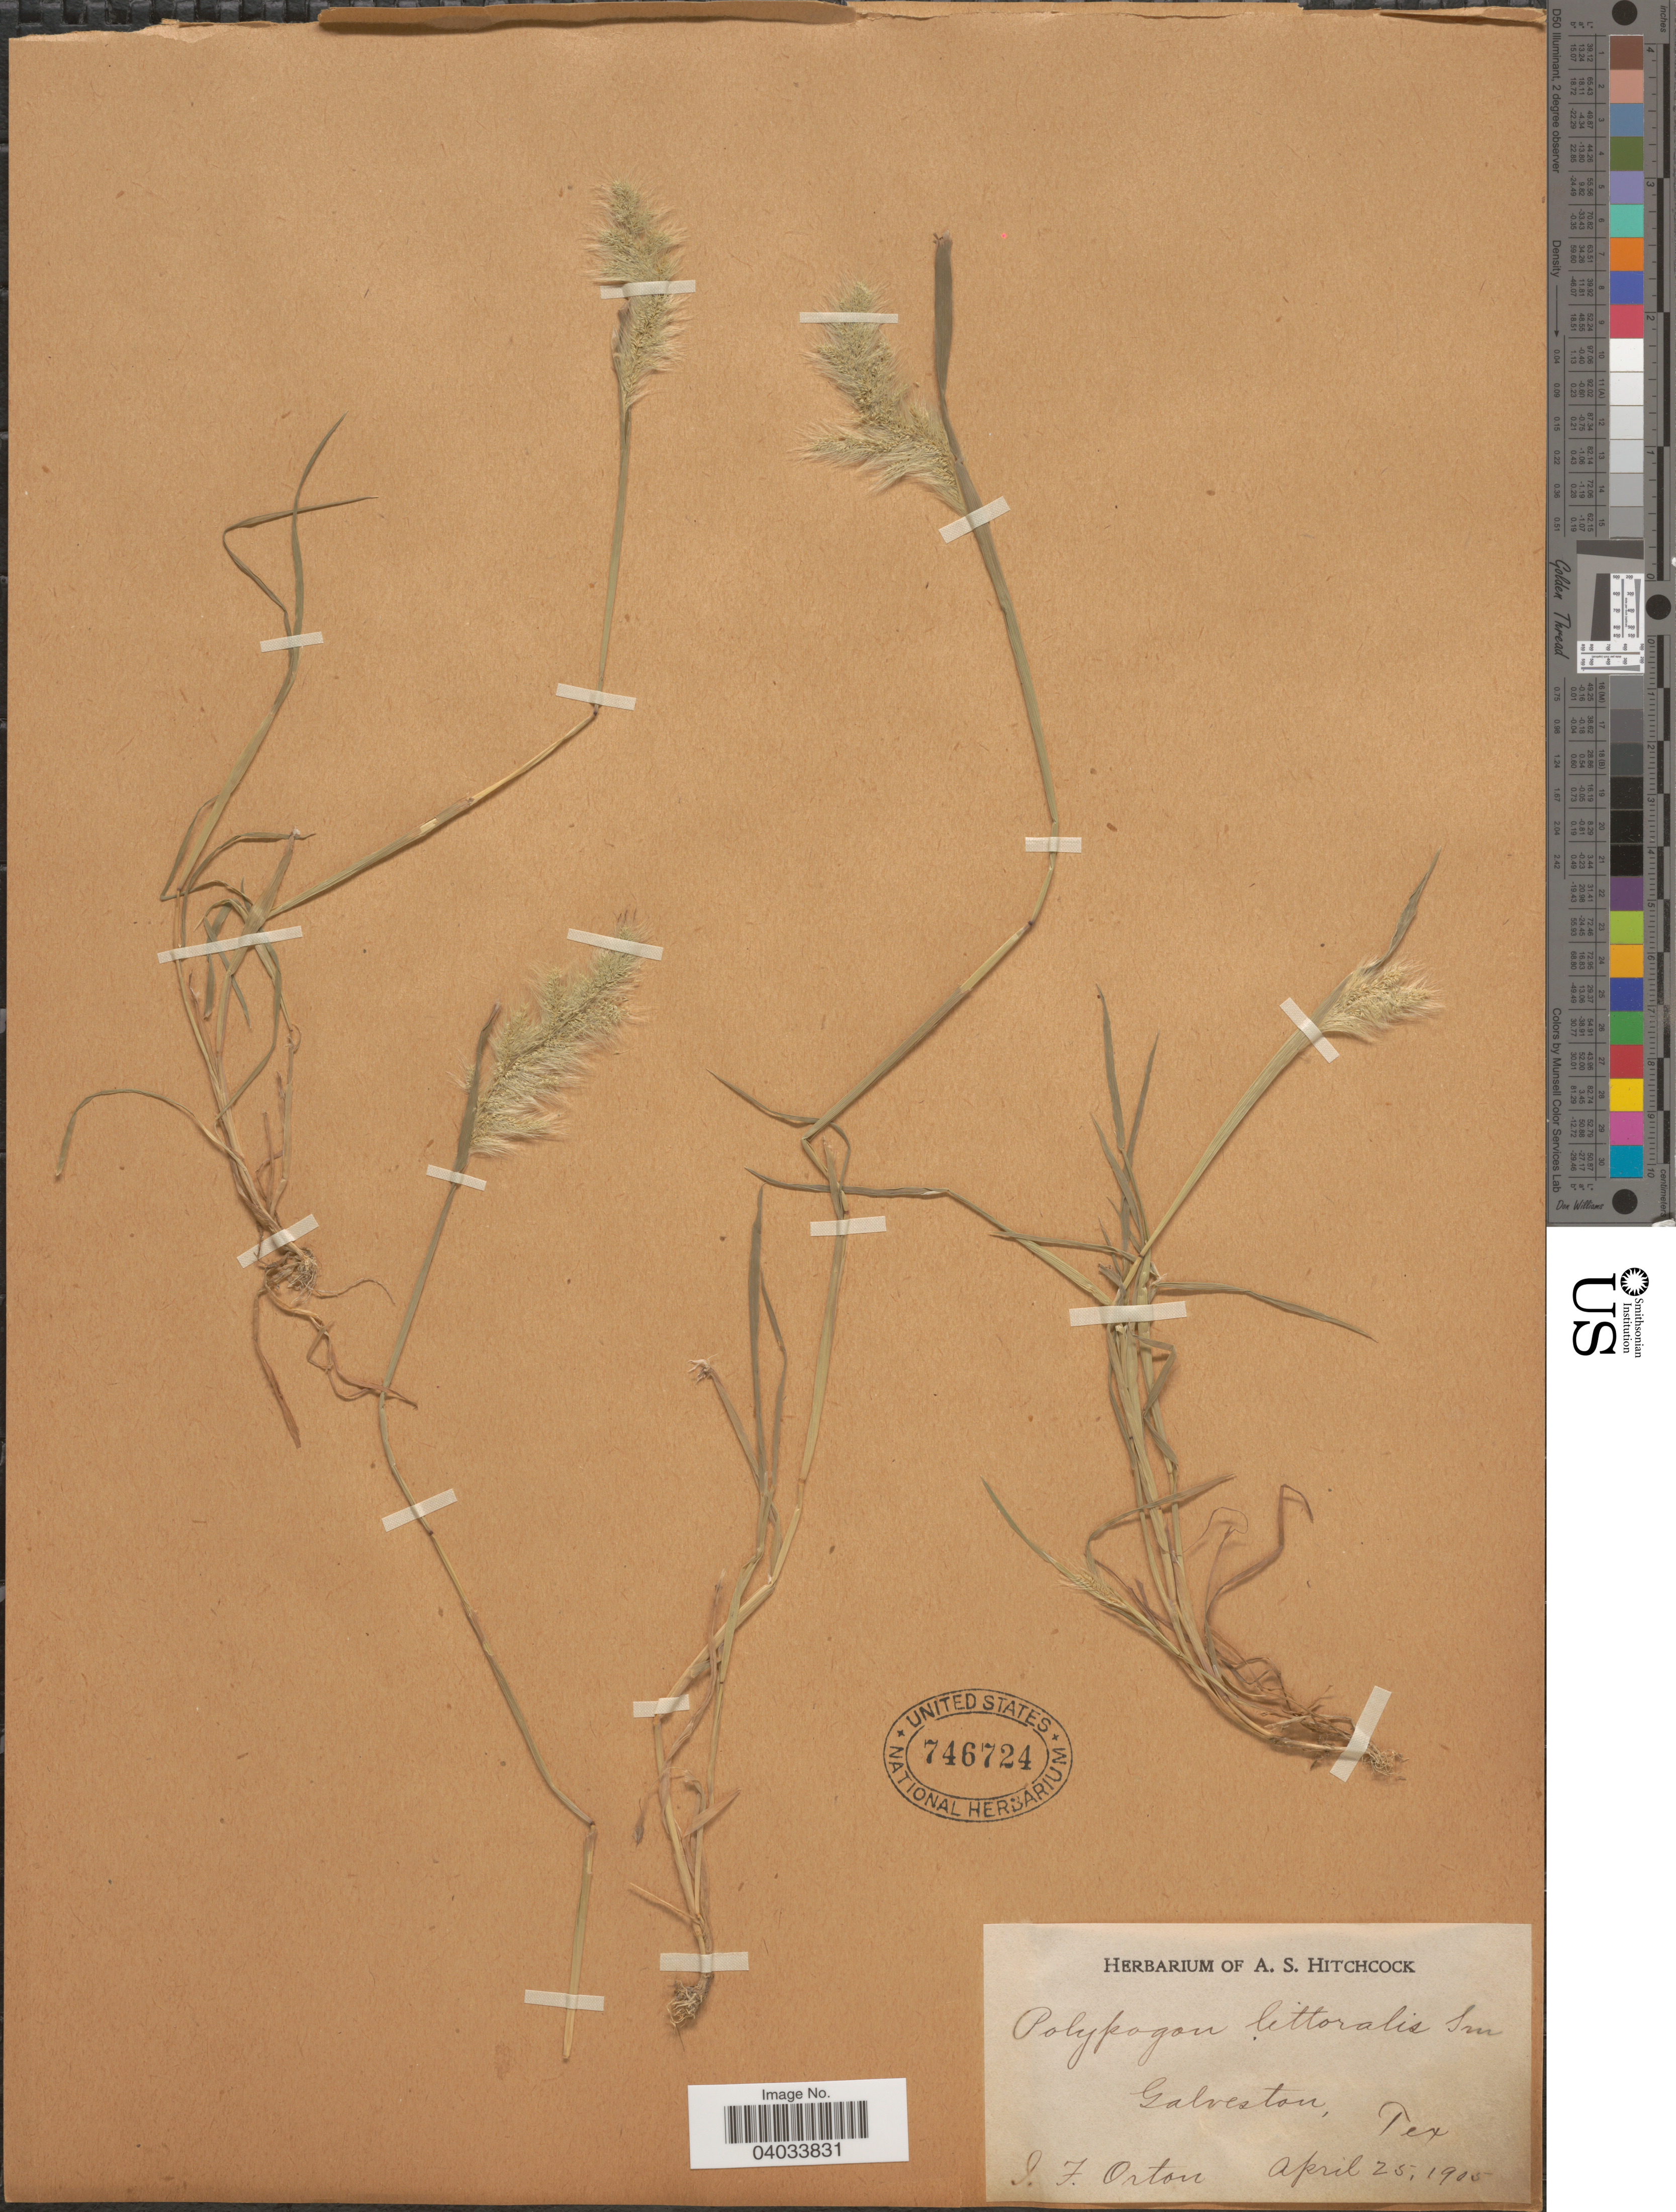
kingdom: Plantae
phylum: Tracheophyta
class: Liliopsida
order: Poales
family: Poaceae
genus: Polypogon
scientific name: Polypogon monspeliensis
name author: (L.) Desf.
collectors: I. Orton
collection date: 1905-04-25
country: United States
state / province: Texas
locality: Galveston.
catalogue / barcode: US 746724